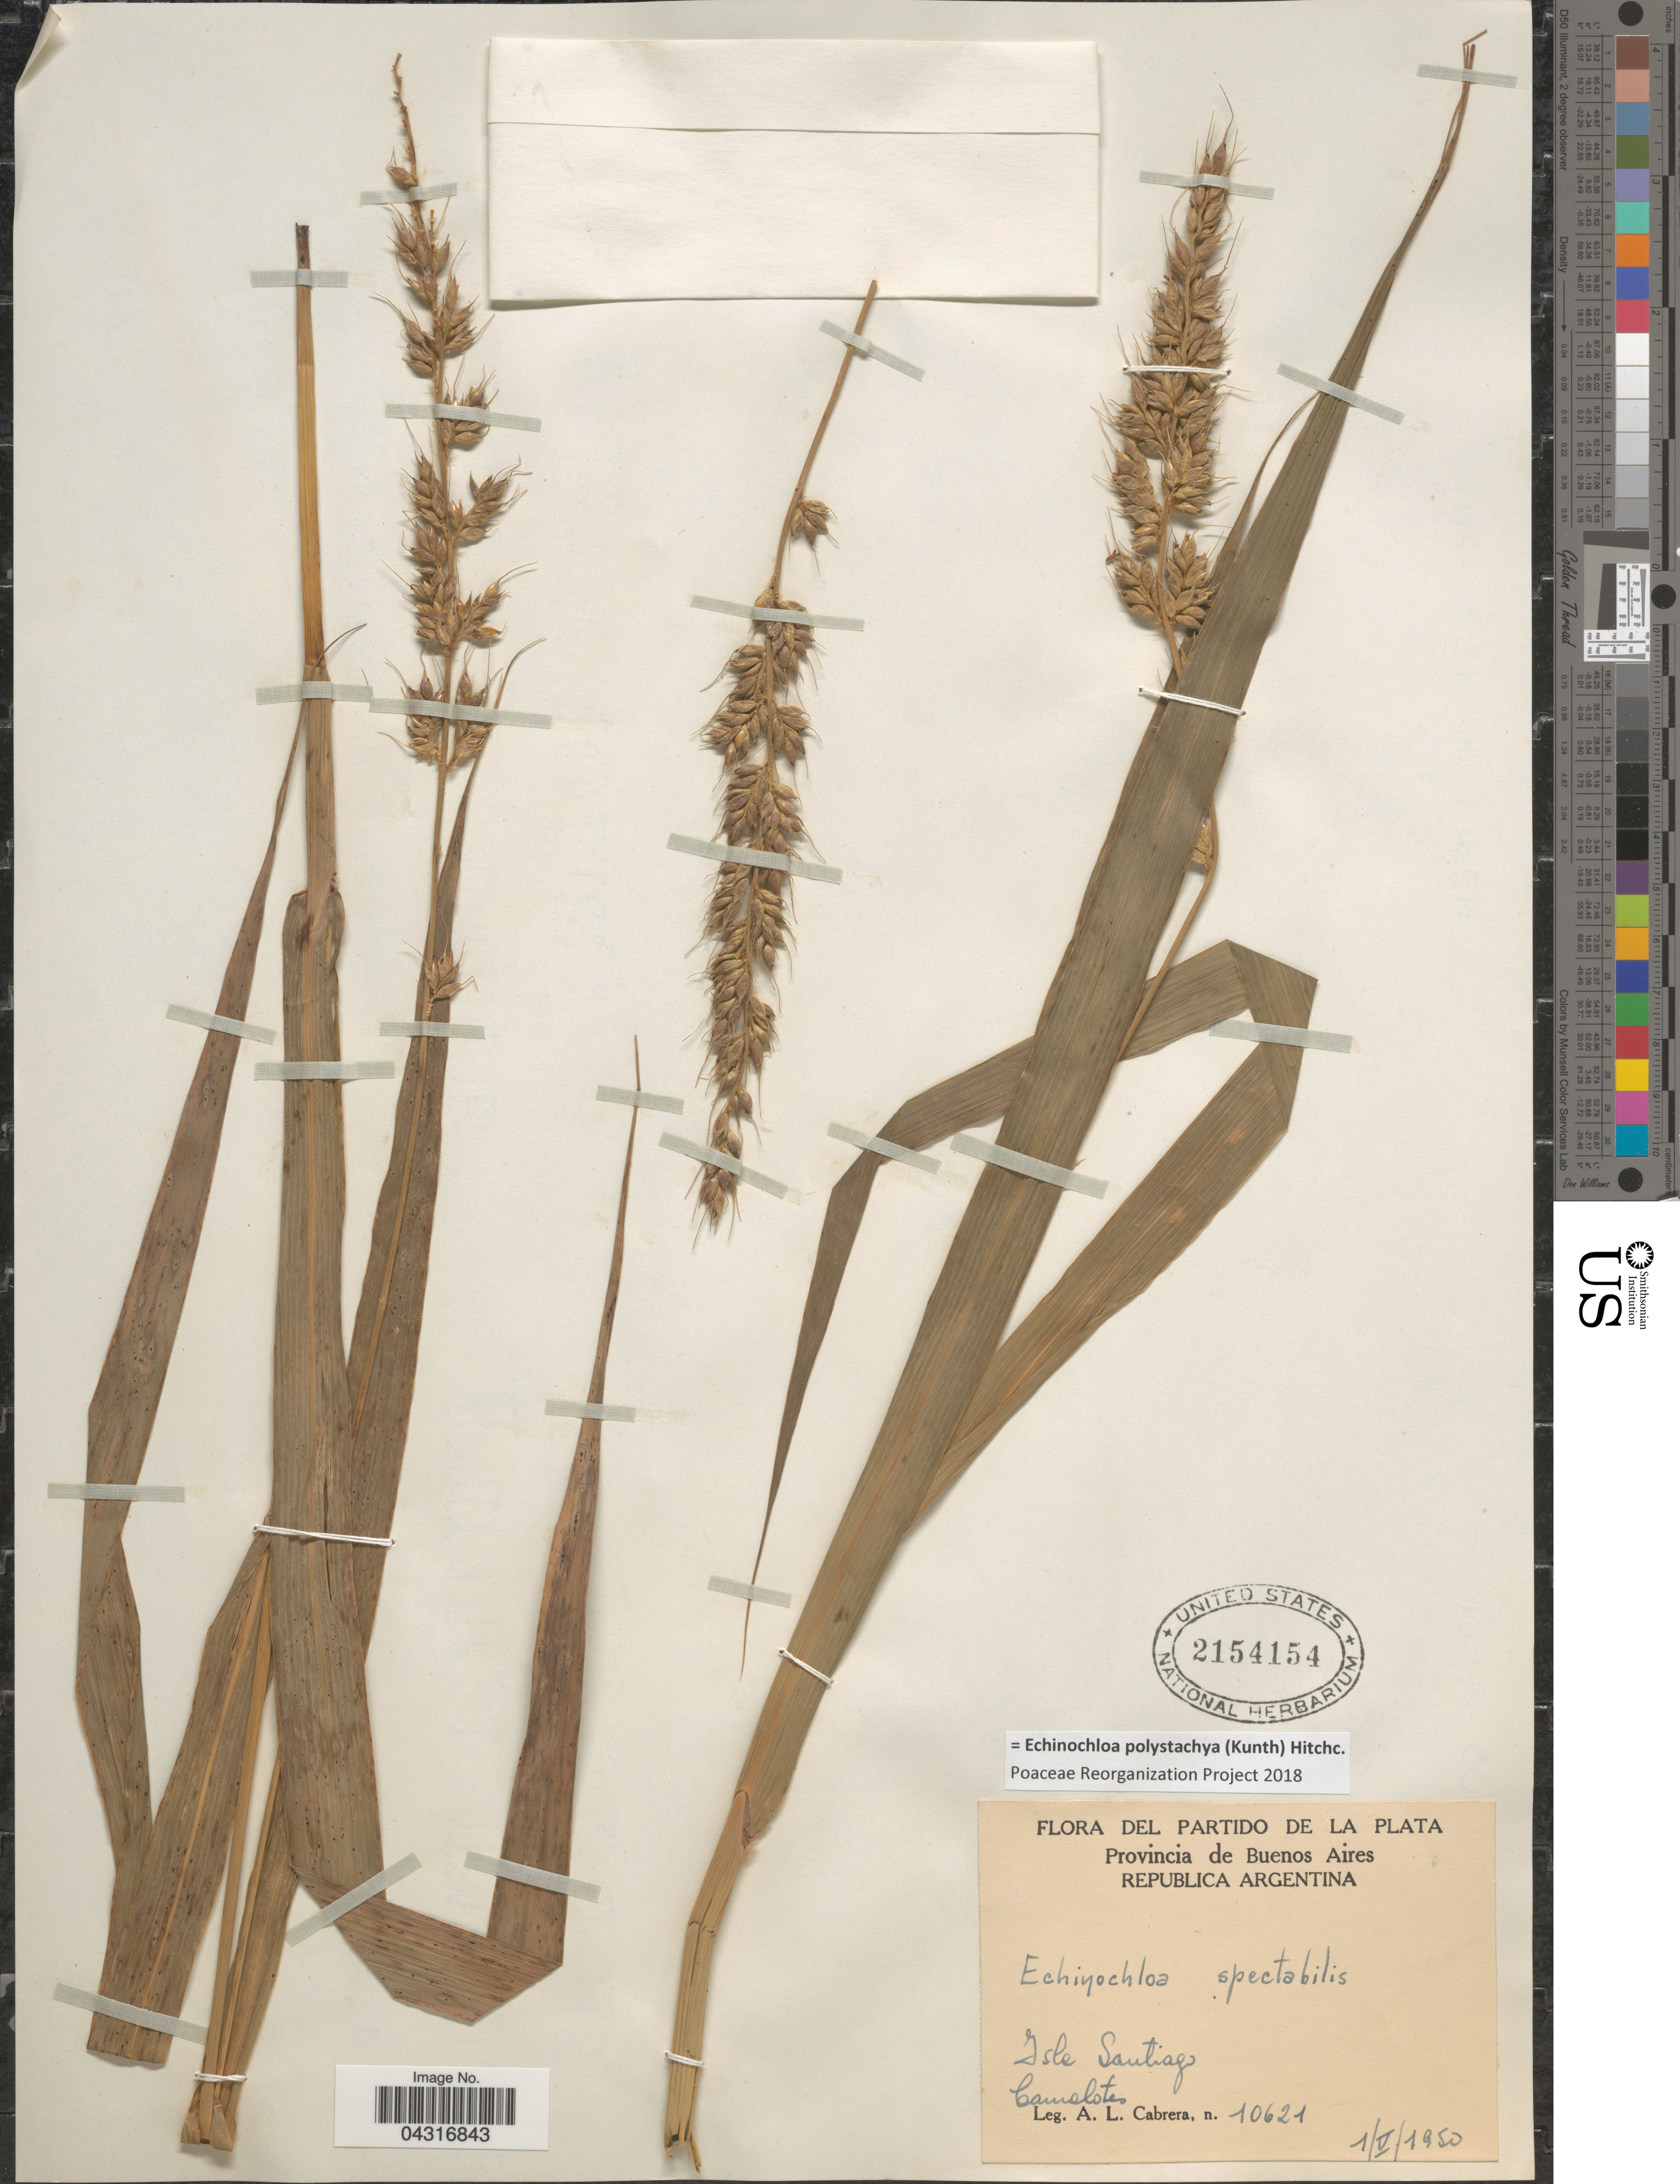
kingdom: Plantae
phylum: Tracheophyta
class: Liliopsida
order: Poales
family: Poaceae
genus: Echinochloa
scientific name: Echinochloa polystachya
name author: (Kunth) Hitchc.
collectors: A. L. Cabrera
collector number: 10621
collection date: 1950-05-01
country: Argentina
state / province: Buenos Aires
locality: Partido de La Plata. Republica Argentina. Isle Santiago. Camolotes.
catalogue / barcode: US 2154154